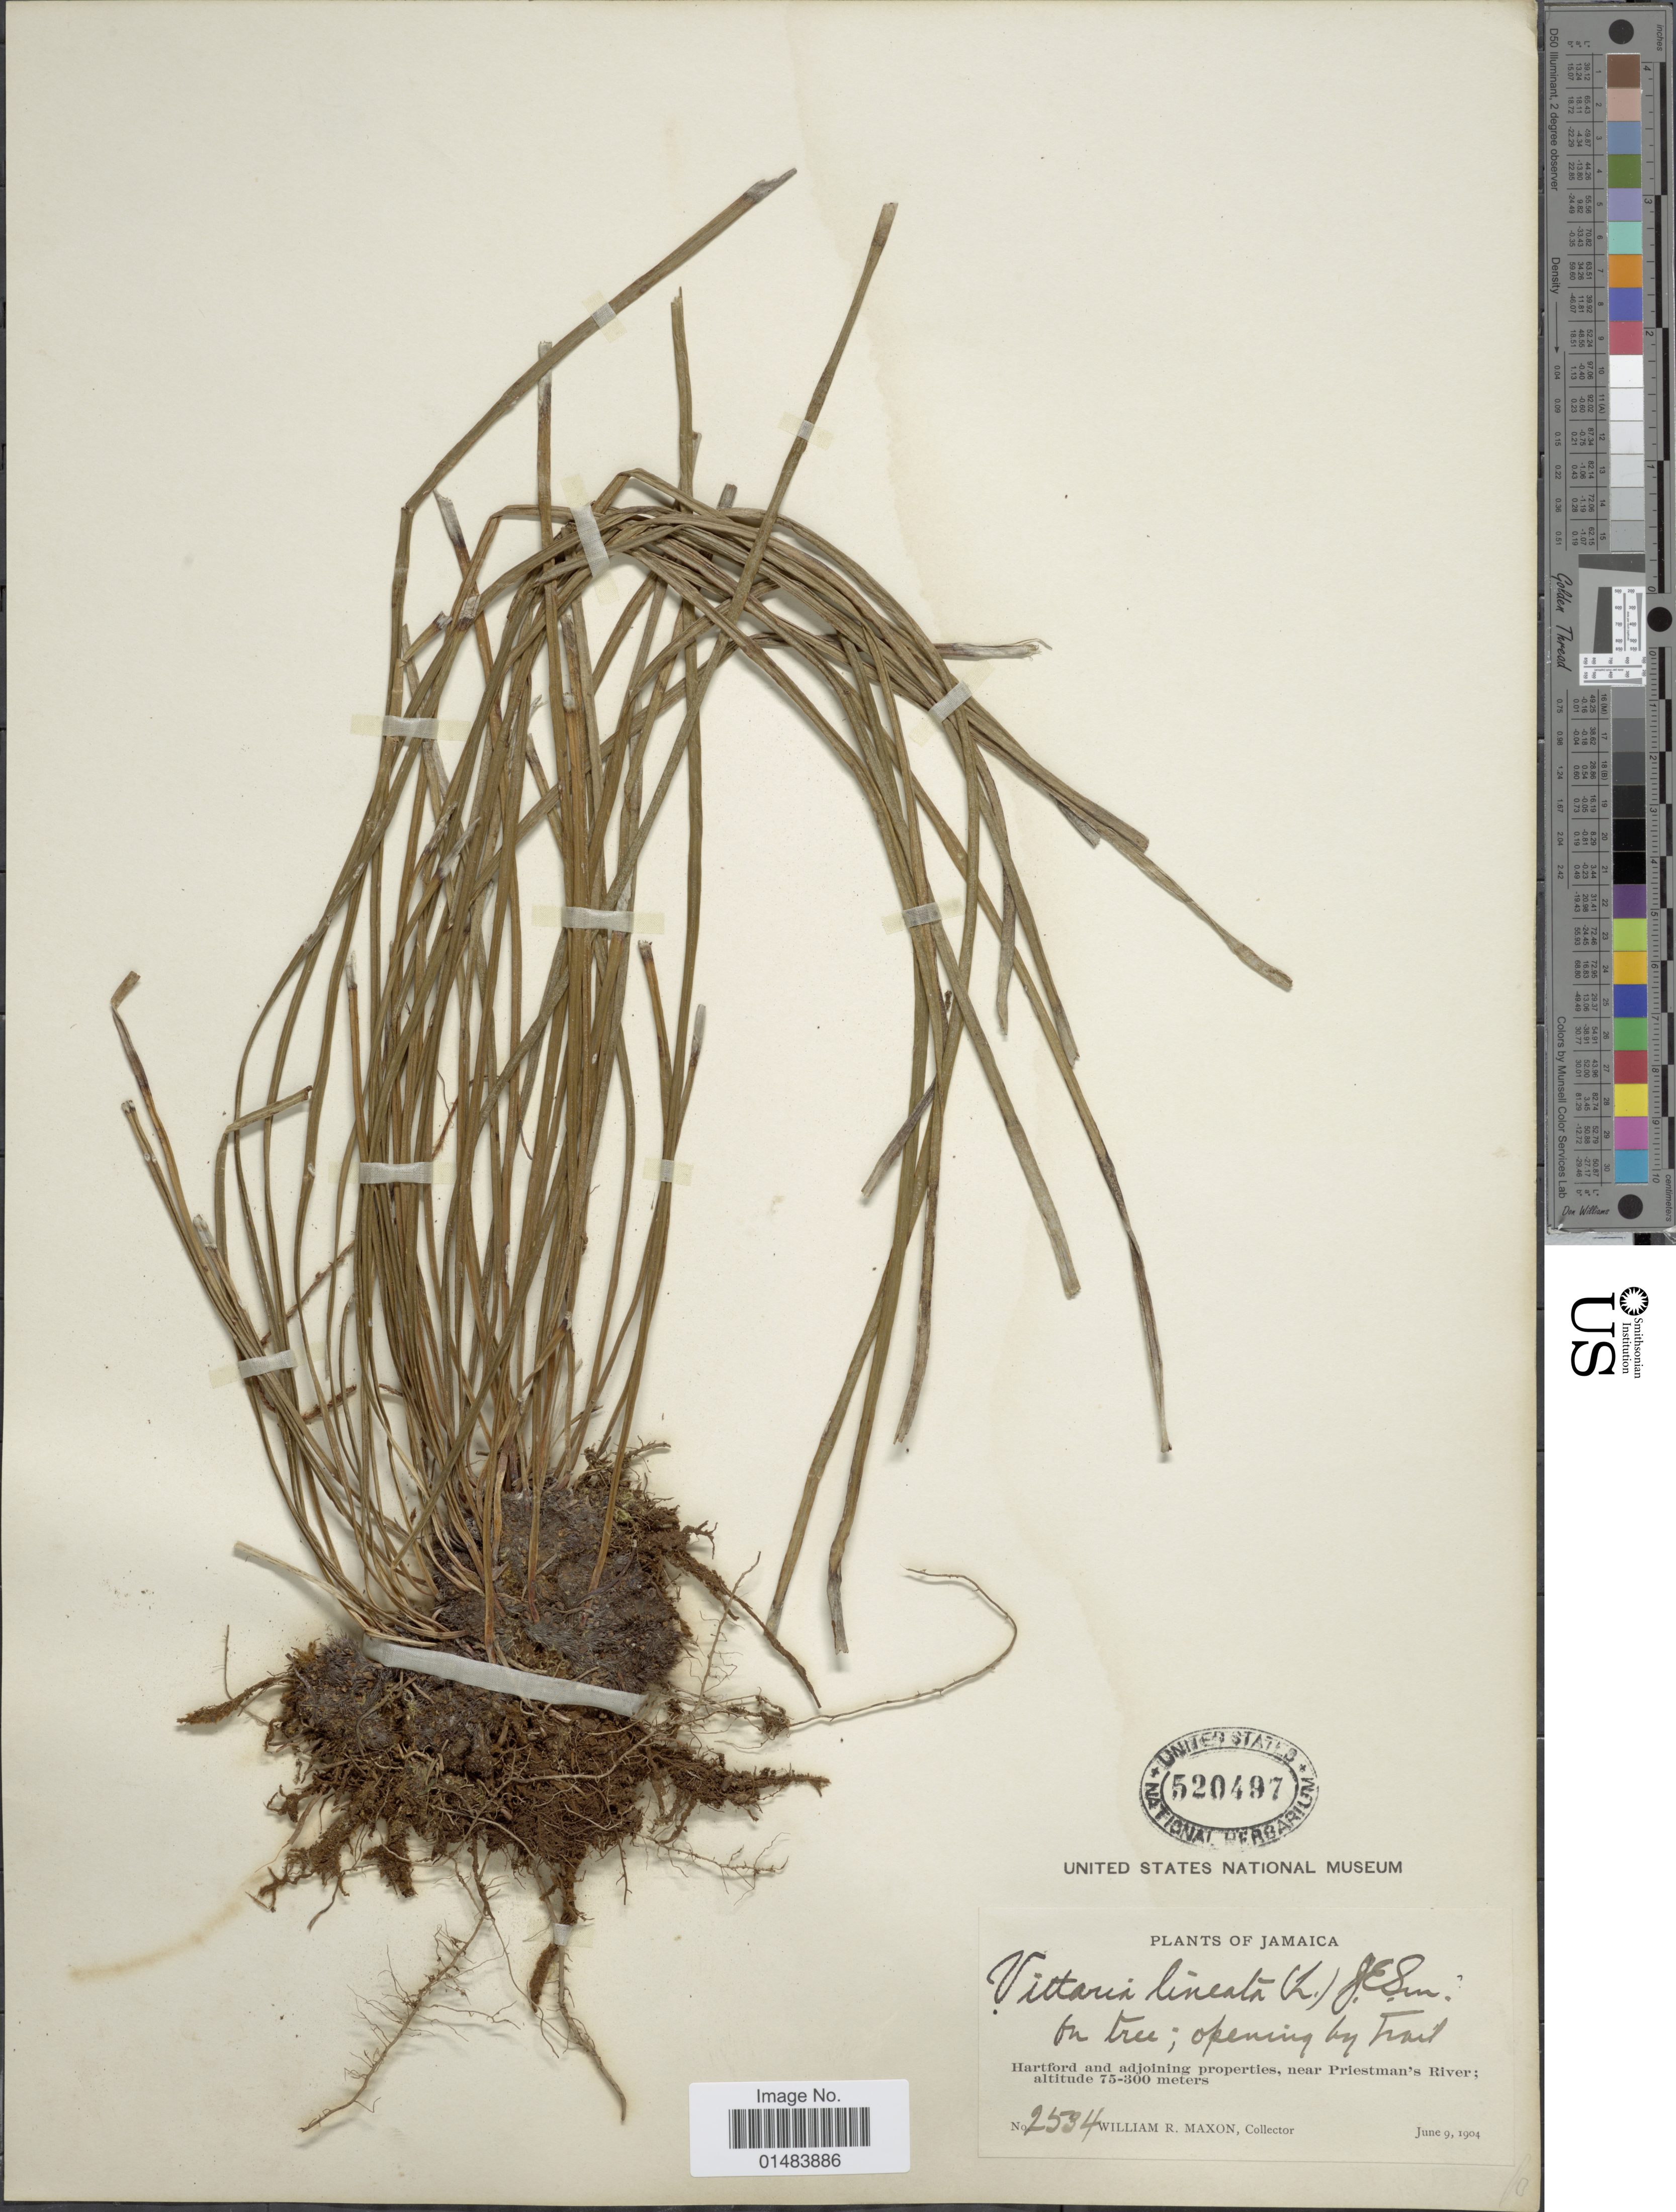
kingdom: Plantae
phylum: Tracheophyta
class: Polypodiopsida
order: Polypodiales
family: Pteridaceae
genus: Vittaria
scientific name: Vittaria lineata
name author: (L.) Sm.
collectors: W. R. Maxon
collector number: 2534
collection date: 1904-06-09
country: Jamaica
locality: Jamaica, Hartford and adjoining properties, near Priestman's River.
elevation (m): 75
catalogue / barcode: US 520497